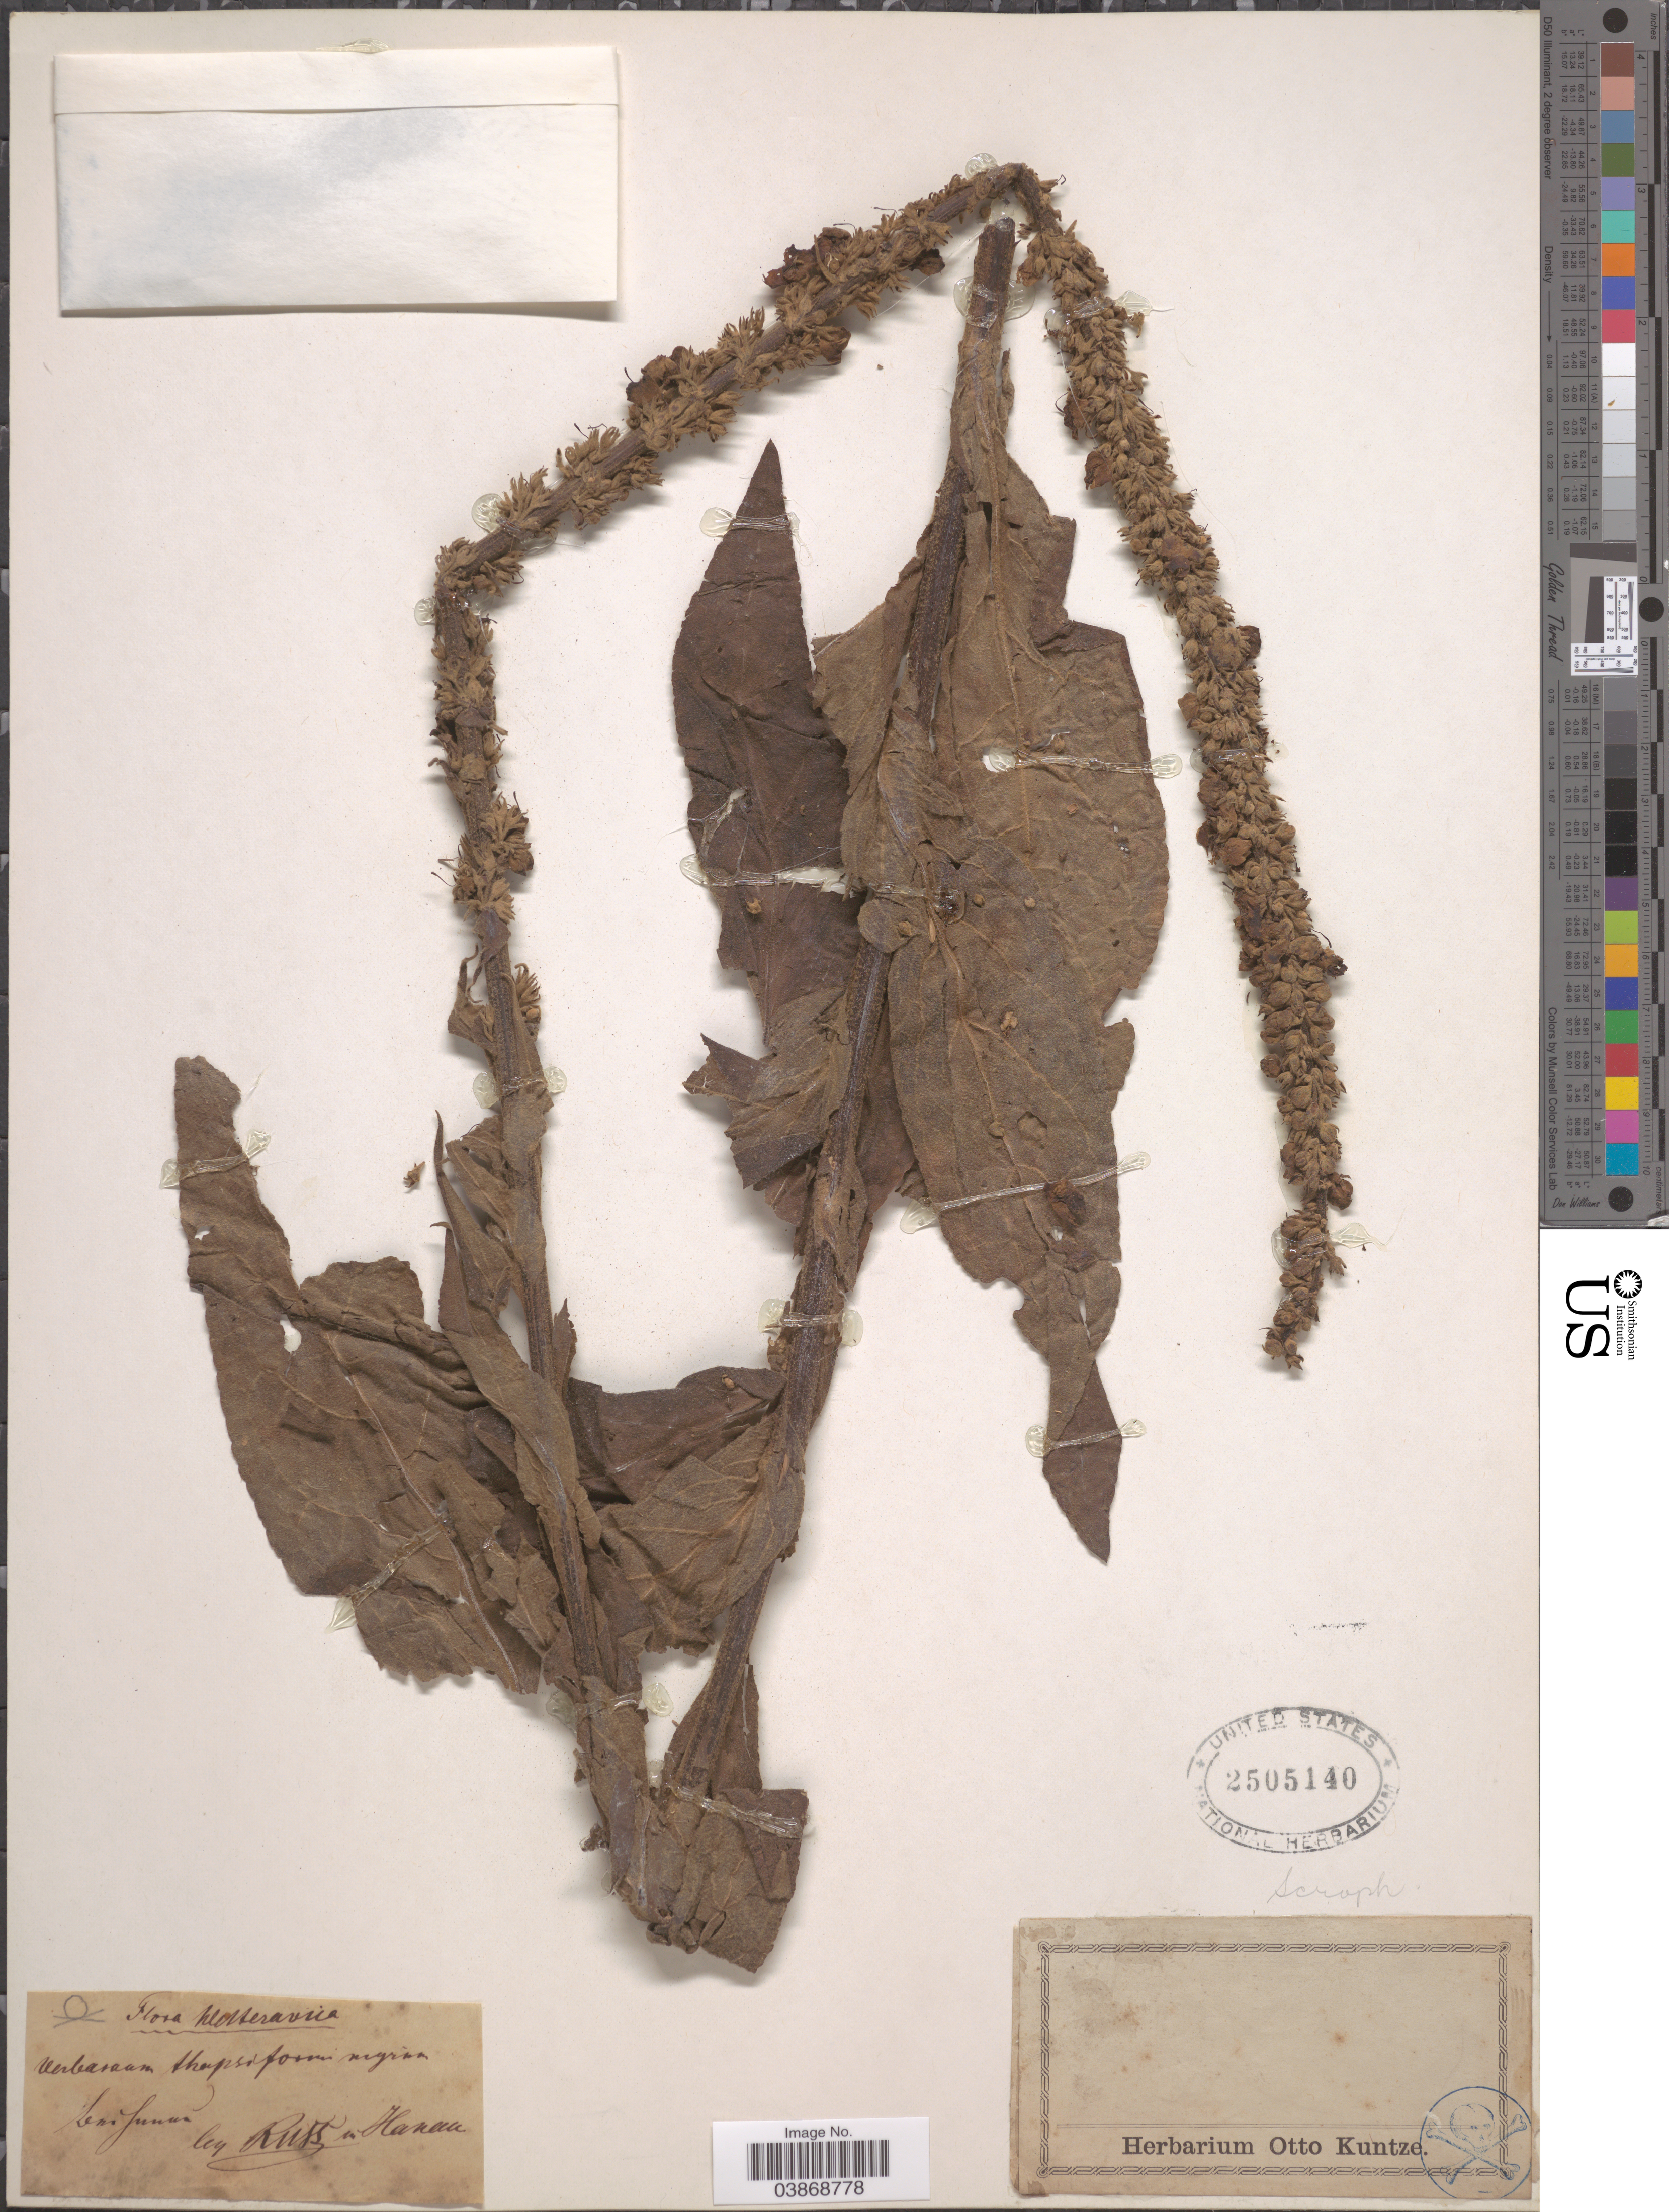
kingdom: Plantae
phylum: Tracheophyta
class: Magnoliopsida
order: Lamiales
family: Scrophulariaceae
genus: Verbascum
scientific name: Verbascum thapsiforme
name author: Schrad.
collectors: Russ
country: Germany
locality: Klotteravica. Lem Junua. [interpreted] Hanau.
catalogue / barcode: US 2505140